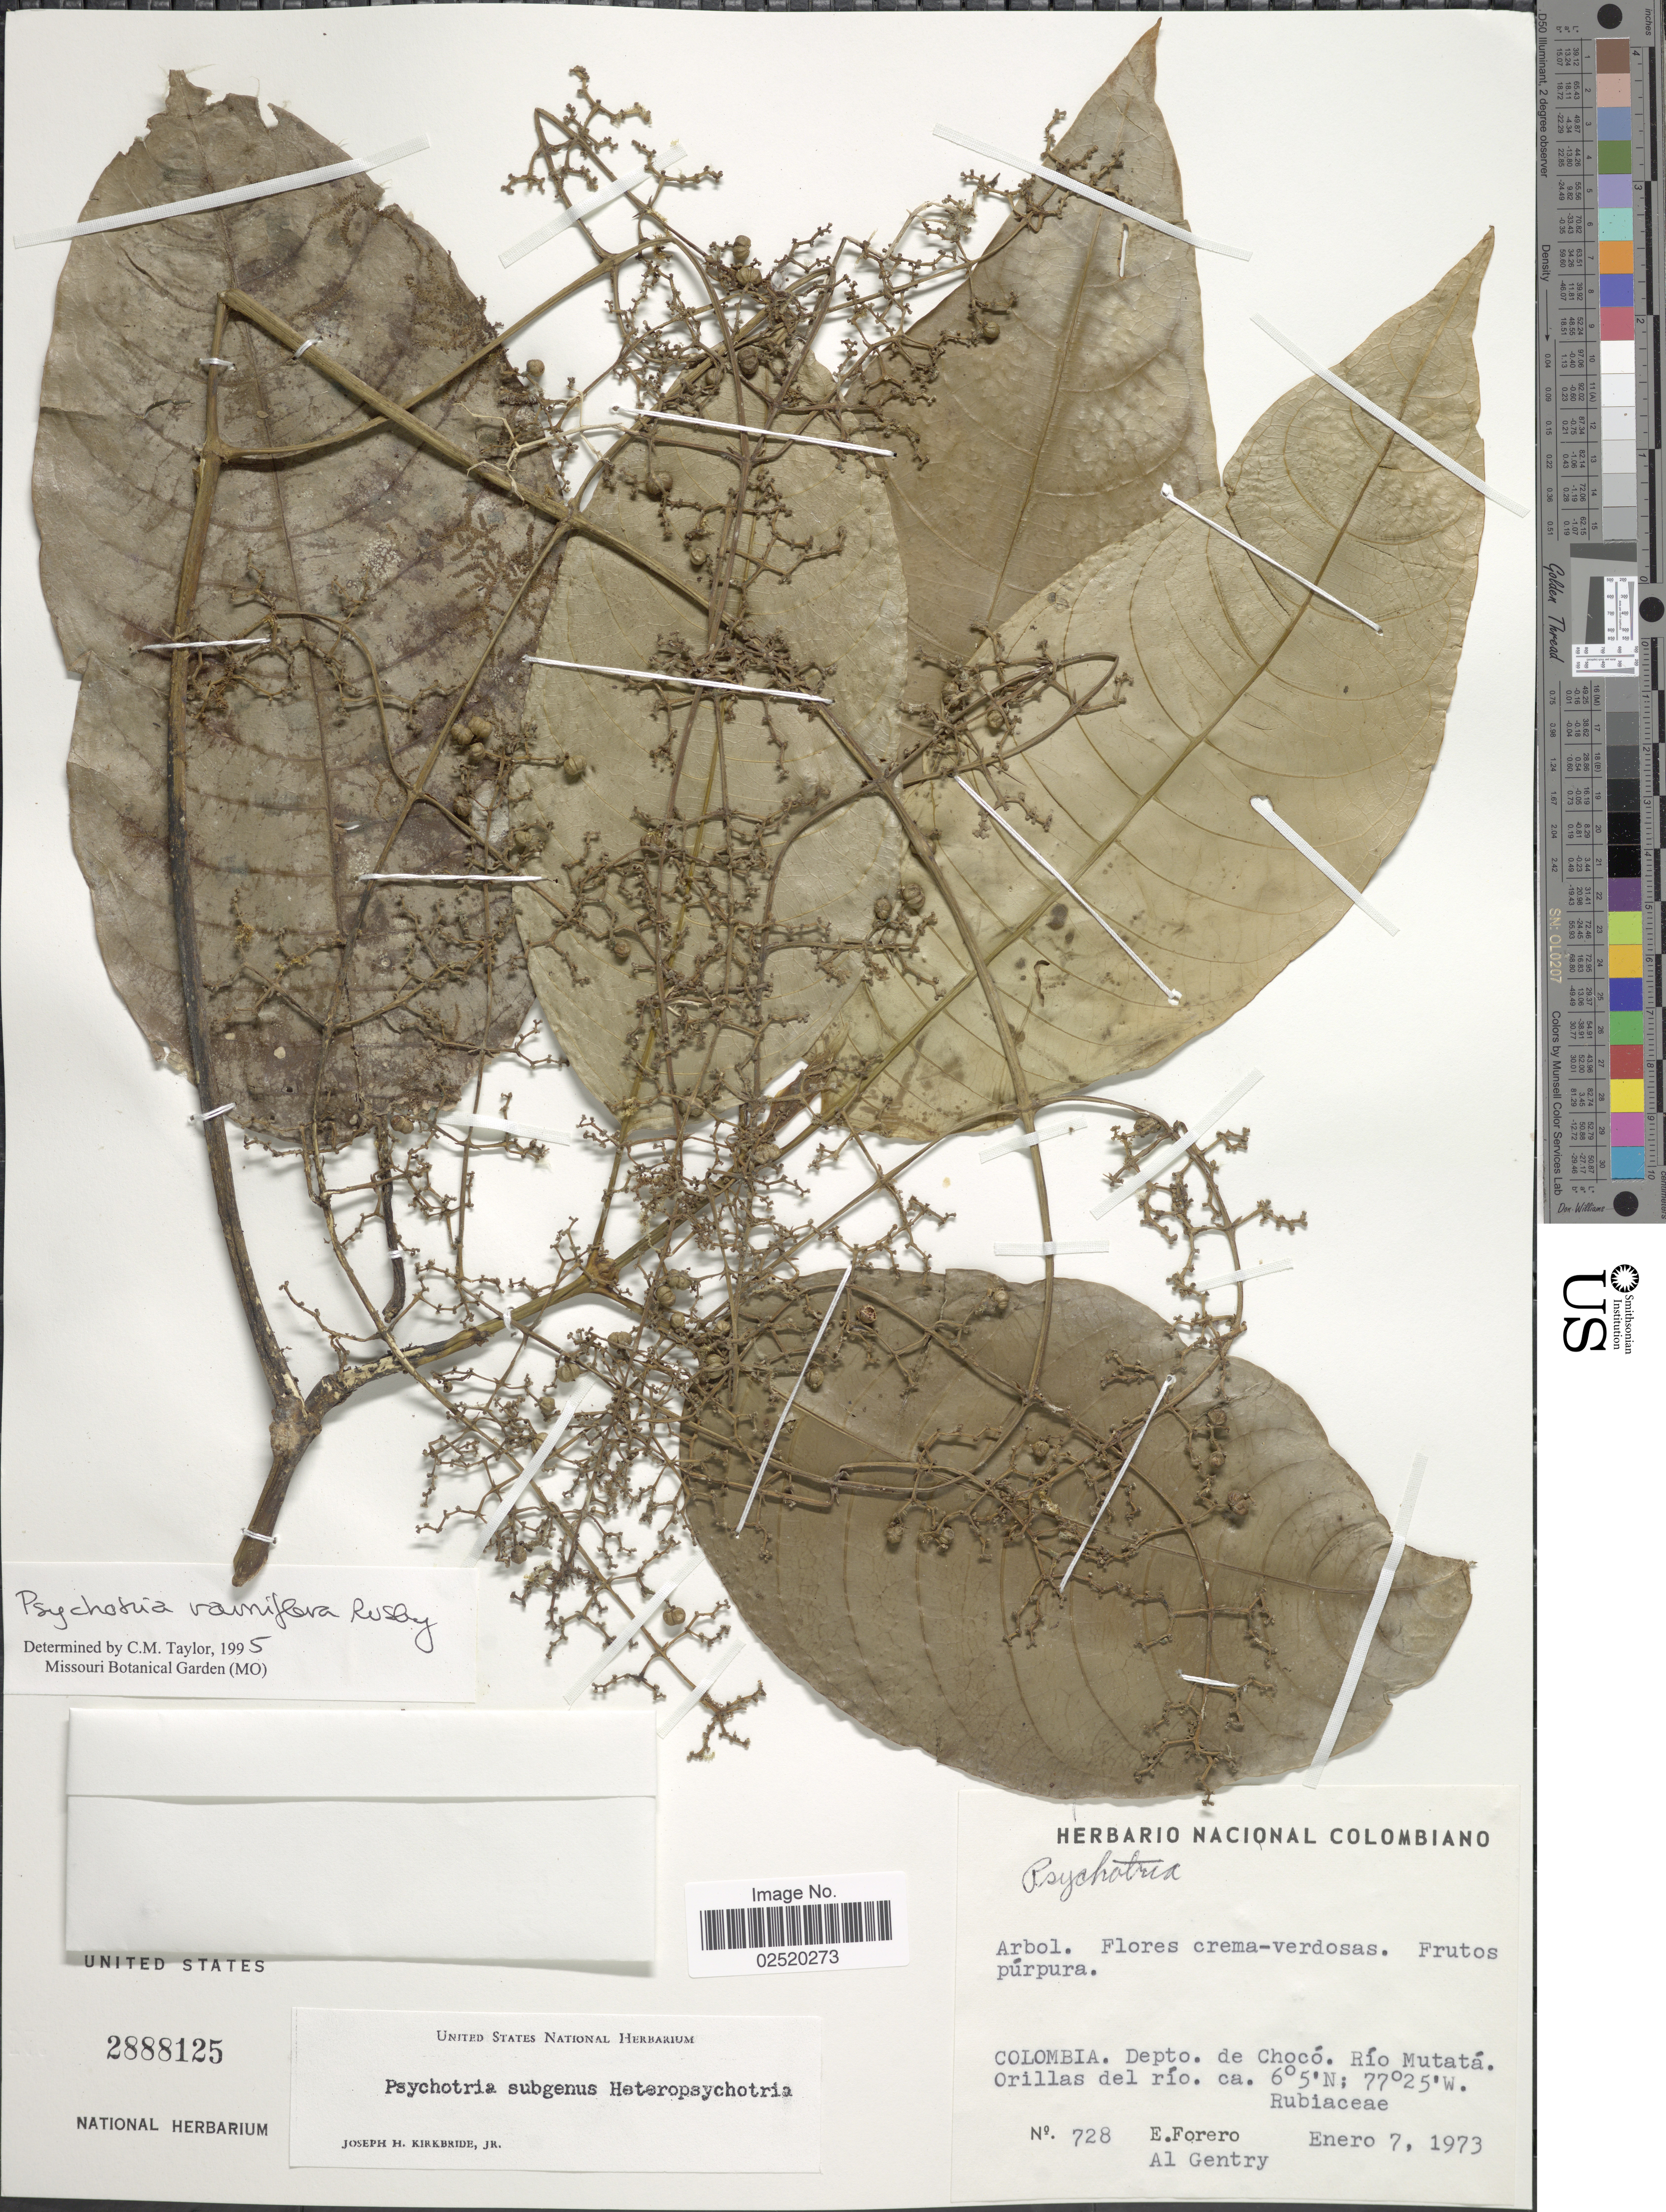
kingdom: Plantae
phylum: Tracheophyta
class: Magnoliopsida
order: Gentianales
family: Rubiaceae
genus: Psychotria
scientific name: Psychotria ramiflora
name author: Rusby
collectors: E. Forero & A. H. Gentry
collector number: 728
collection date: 1973-01-07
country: Colombia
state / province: Chocó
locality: Colombia, Depto. de Choco: Rio Mutata, Orillas del Rio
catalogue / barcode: US 2888125